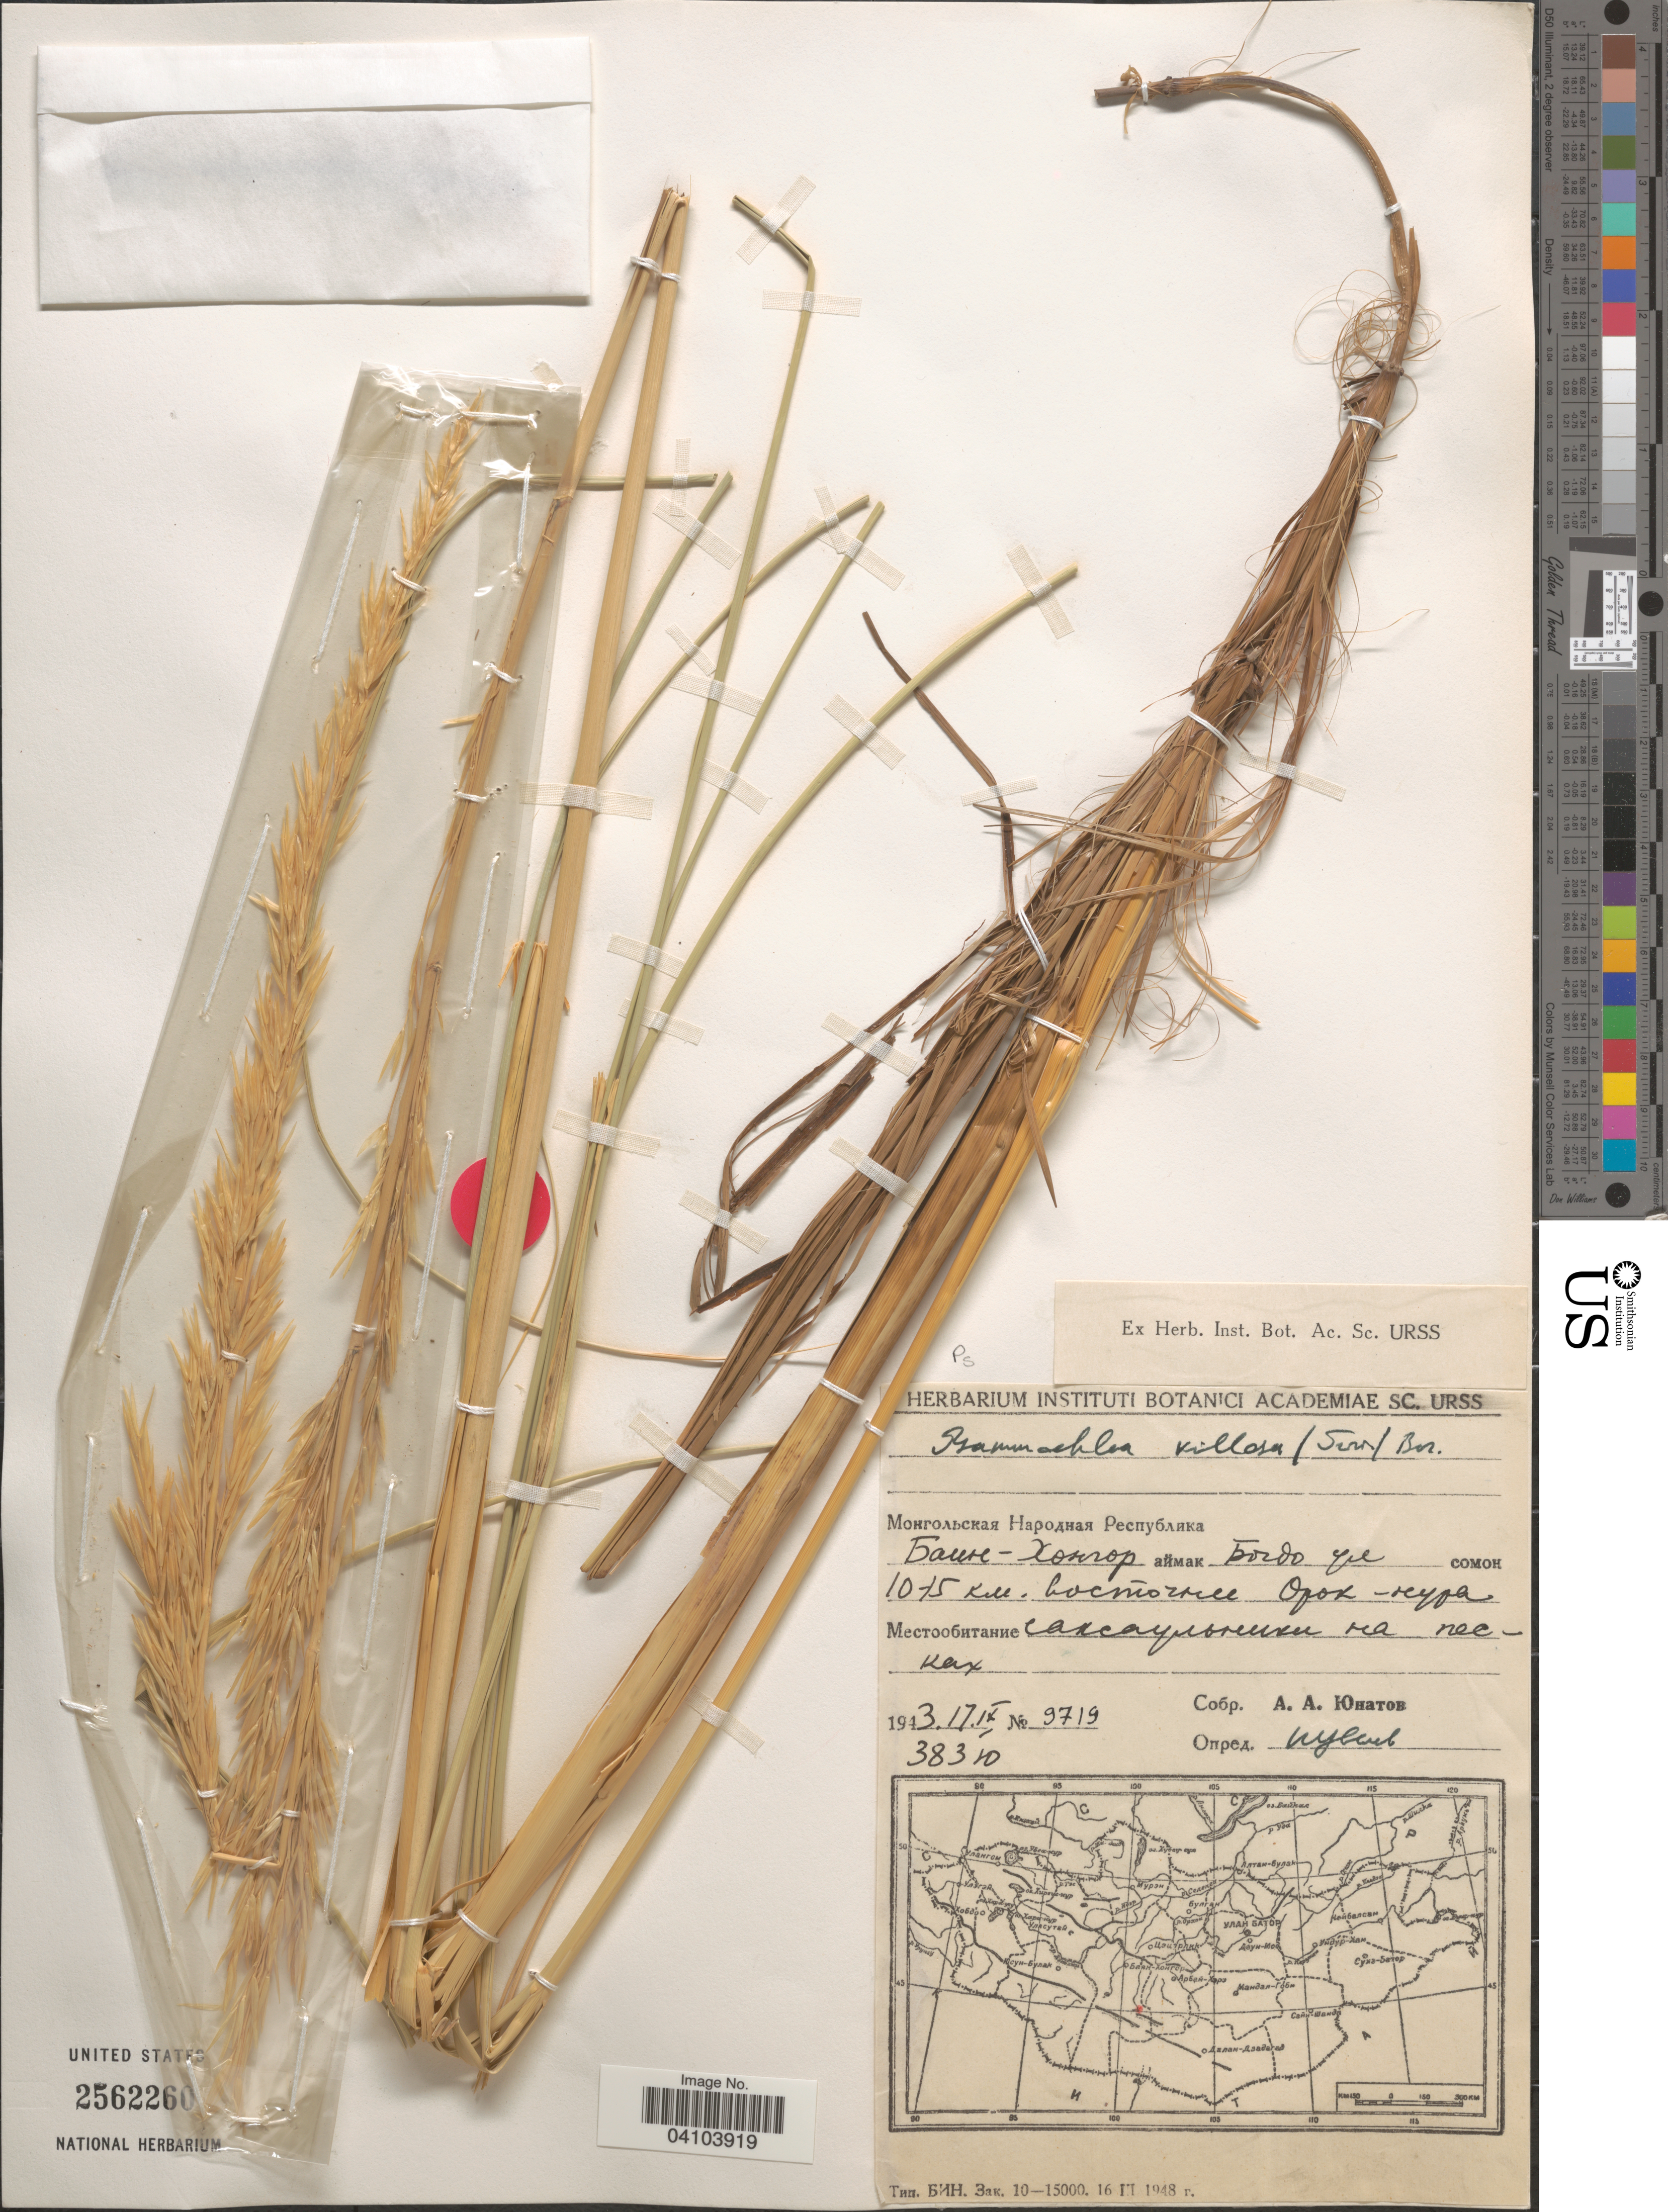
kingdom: Plantae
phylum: Tracheophyta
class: Liliopsida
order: Poales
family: Poaceae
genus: Psammochloa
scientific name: Psammochloa villosa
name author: (Trin.) Bor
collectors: A. Yunatov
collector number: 9719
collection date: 1943-09-17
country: Mongolia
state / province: Bayanhongor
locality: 10-15 km E of Orog Nuur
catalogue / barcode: US 2562260